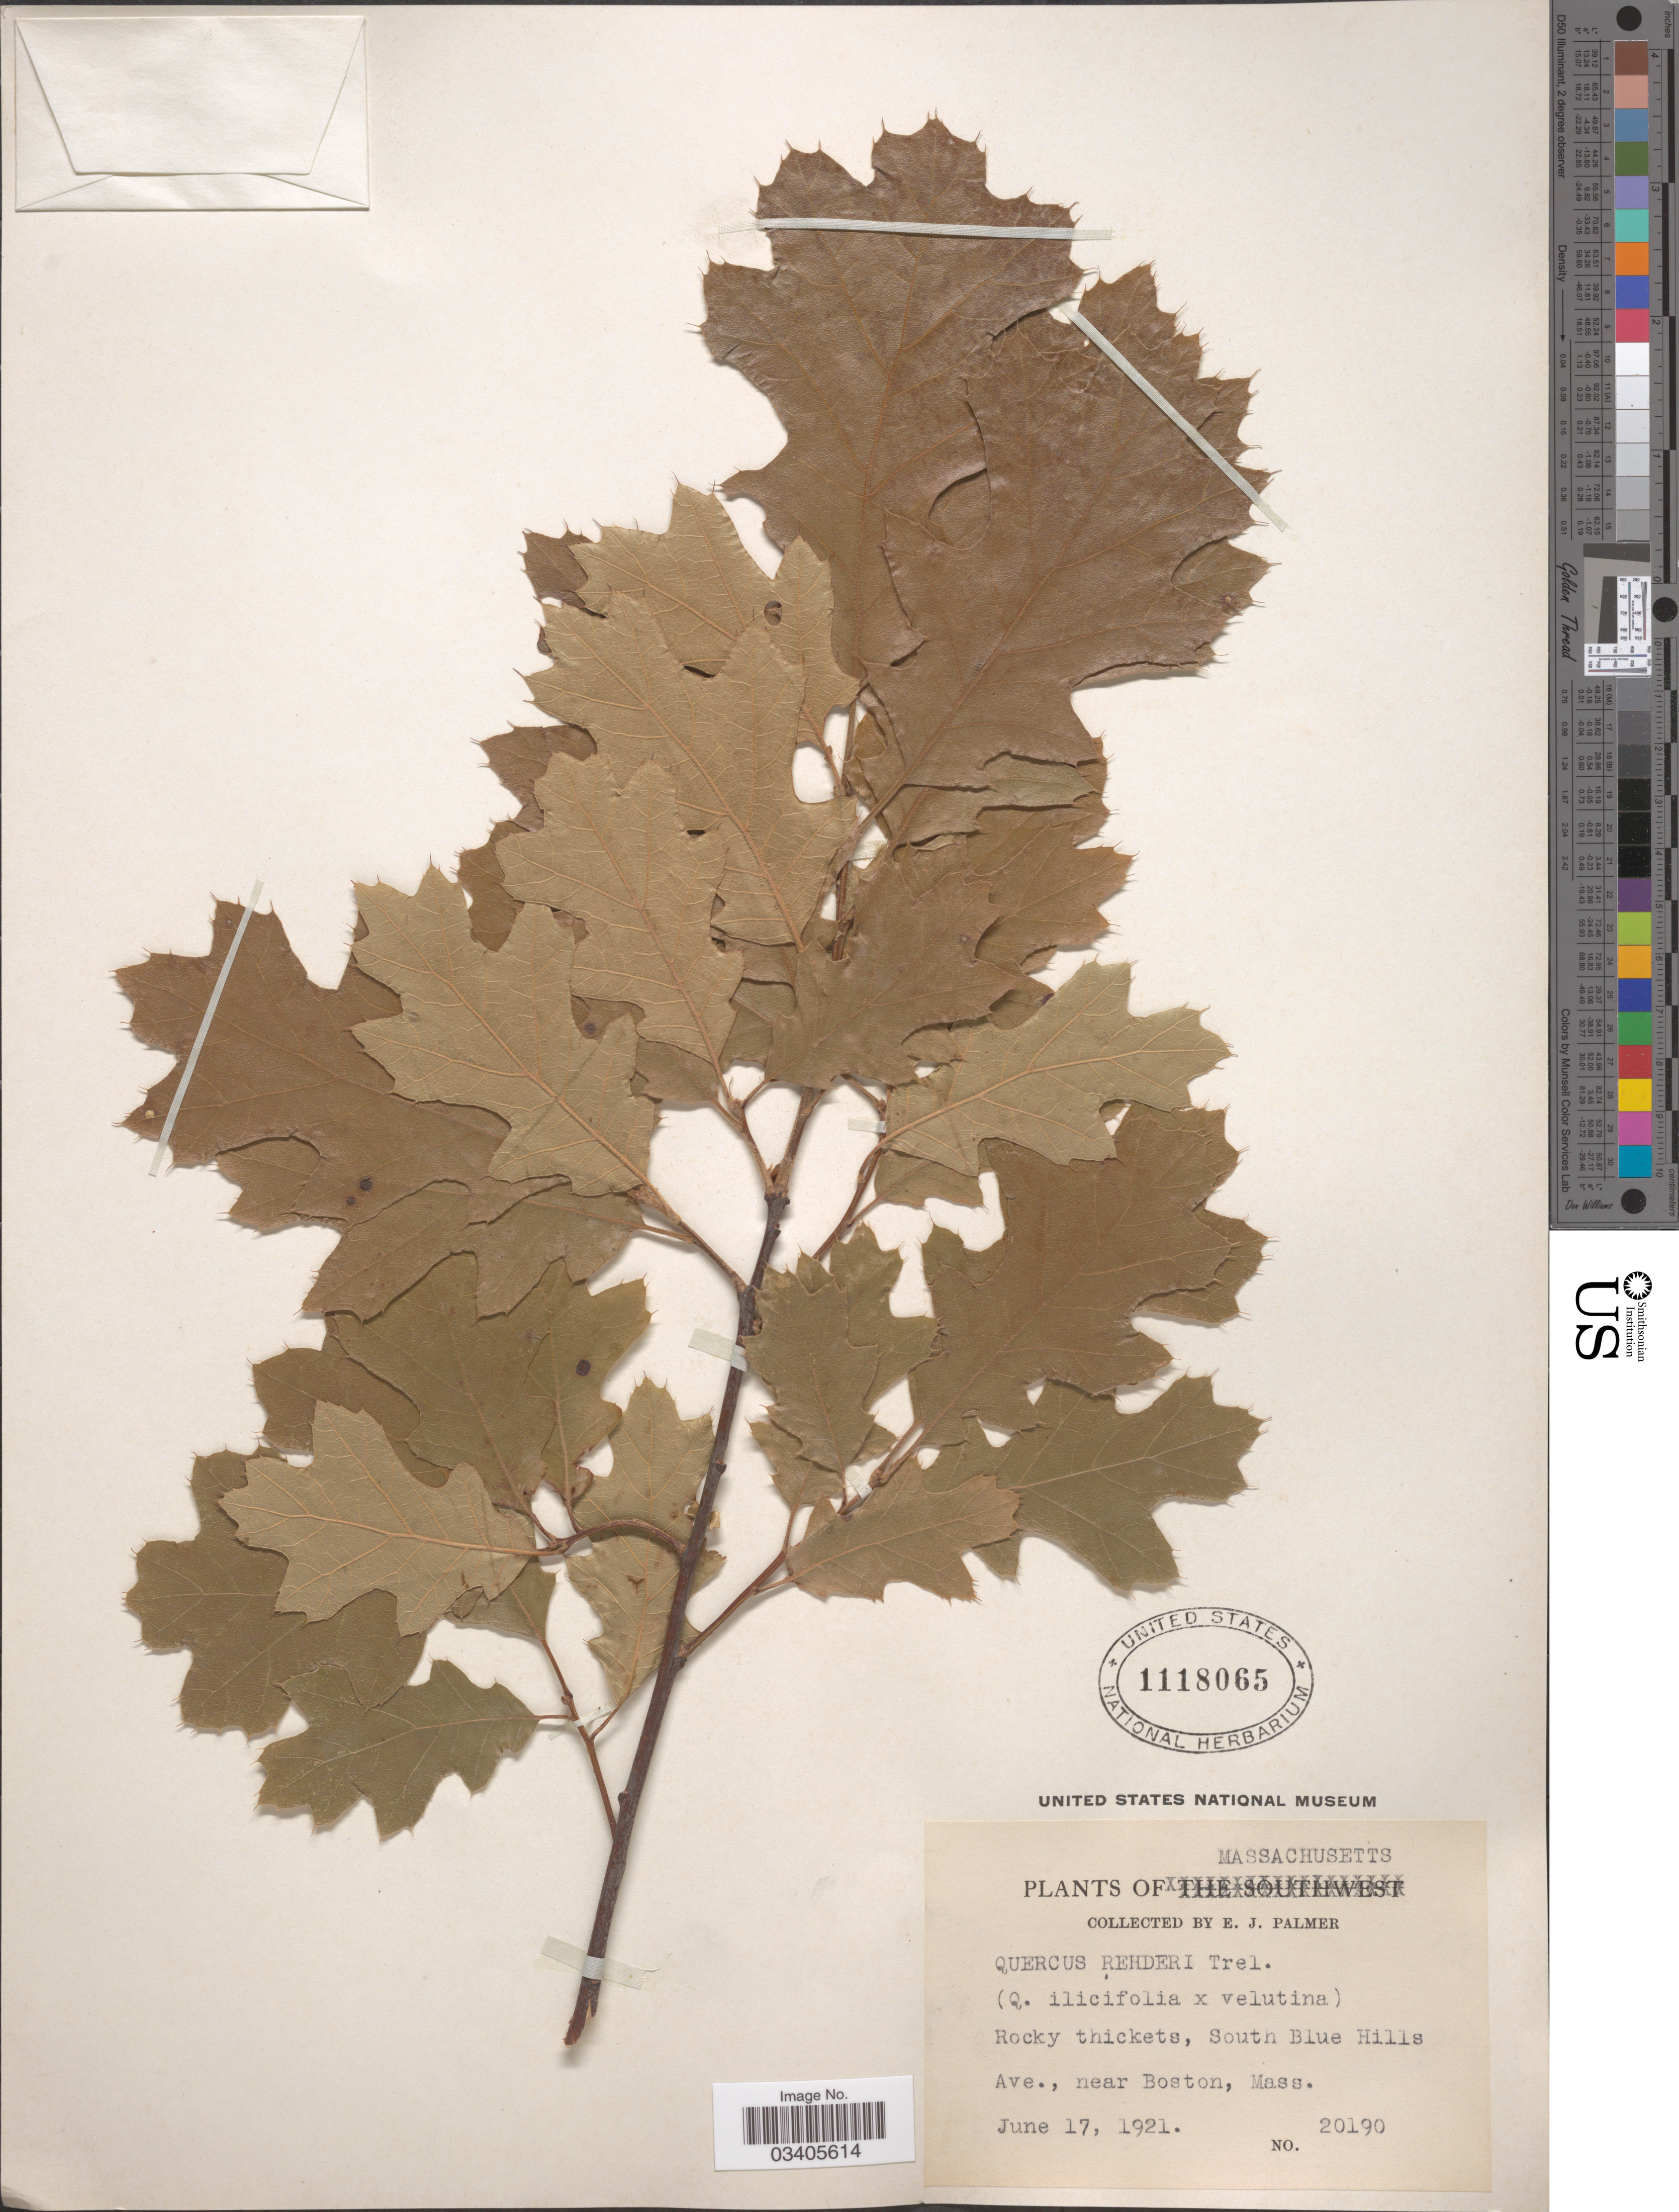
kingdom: Plantae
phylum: Tracheophyta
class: Magnoliopsida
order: Fagales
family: Fagaceae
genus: Quercus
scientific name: Quercus ilicifolia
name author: Wangenh.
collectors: E. J. Palmer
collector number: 20190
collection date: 1921-06-17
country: United States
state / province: Massachusetts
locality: South Blue Hills Ave., near Boston.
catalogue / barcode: US 1118065